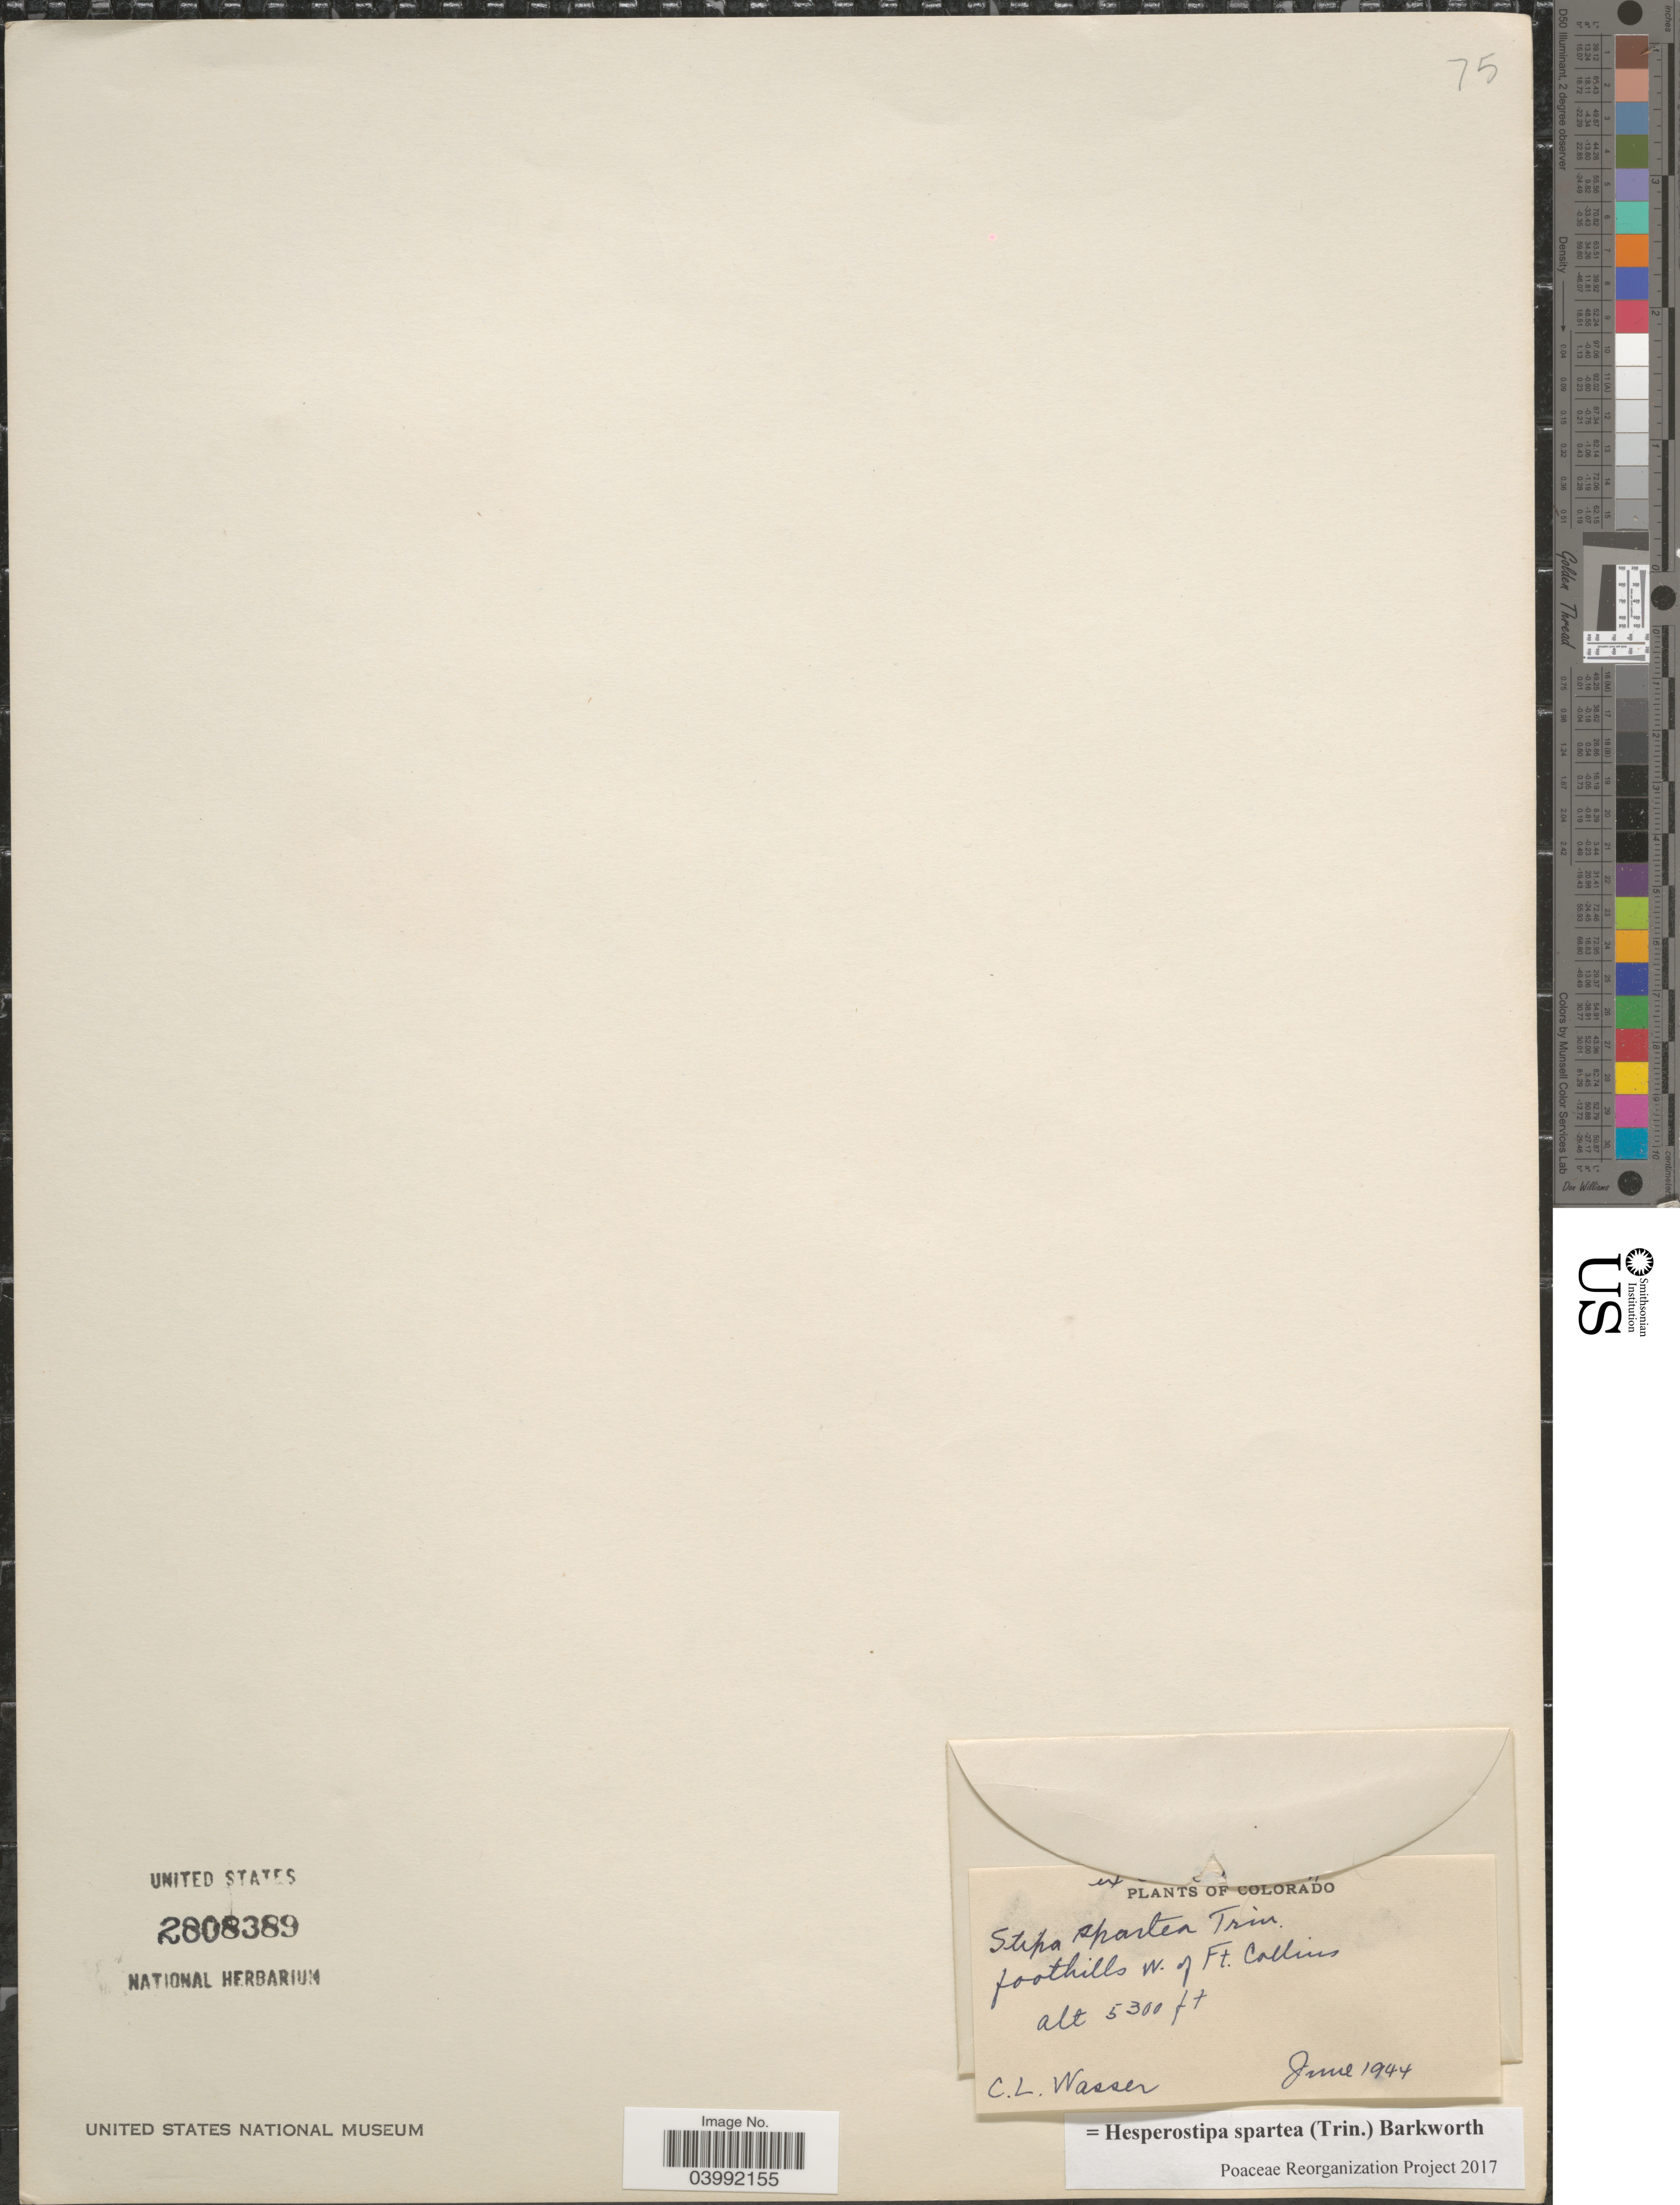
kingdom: Plantae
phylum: Tracheophyta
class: Liliopsida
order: Poales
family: Poaceae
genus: Hesperostipa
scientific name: Hesperostipa spartea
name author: (Trin.) Barkworth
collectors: C. Wasser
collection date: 1944-06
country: United States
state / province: Colorado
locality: Foothills W. of Ft. Collins.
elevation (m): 1615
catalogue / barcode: US 2808389